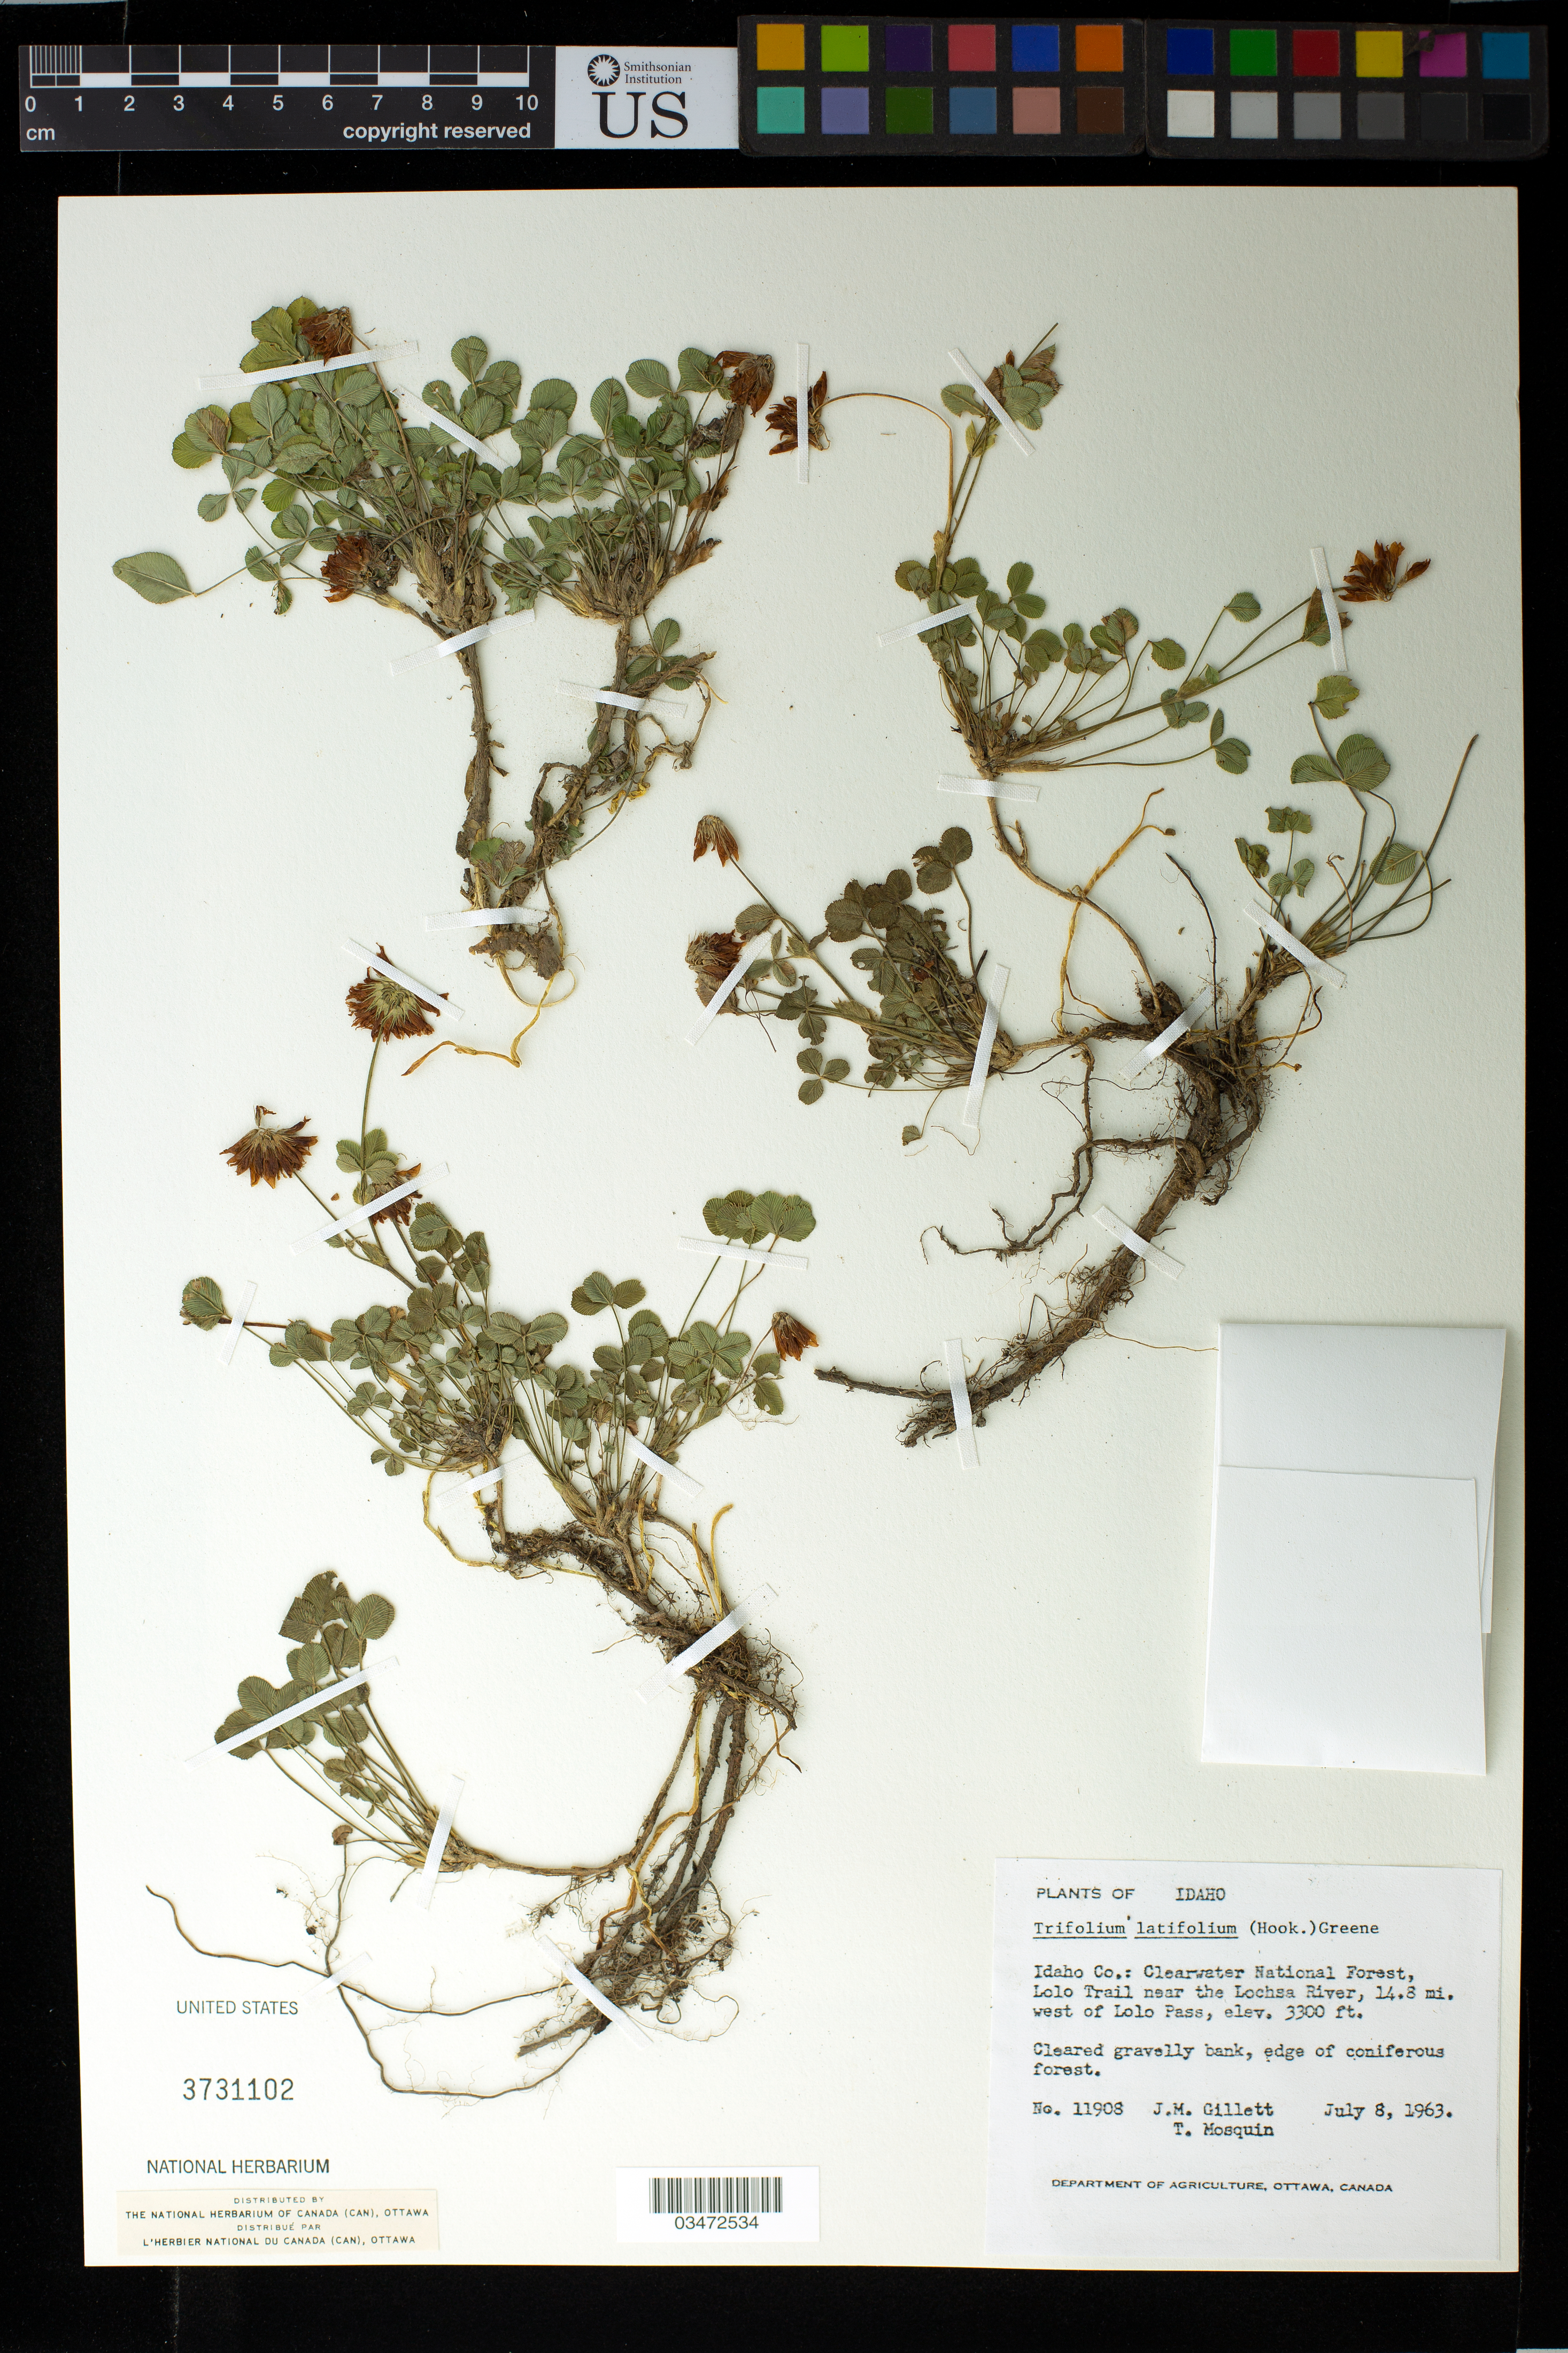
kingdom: Plantae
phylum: Tracheophyta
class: Magnoliopsida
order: Fabales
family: Fabaceae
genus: Trifolium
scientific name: Trifolium latifolium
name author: (Hook.) Greene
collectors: J. Gillett & T. Mosquin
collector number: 11908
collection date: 1963-07-08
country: United States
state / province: Idaho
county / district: Clearwater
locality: Clearwater National Forest, Lolo Trail near the Lochsa River, 14.8 mi, west of Lolo Pass.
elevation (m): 1006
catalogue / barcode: US 3731102